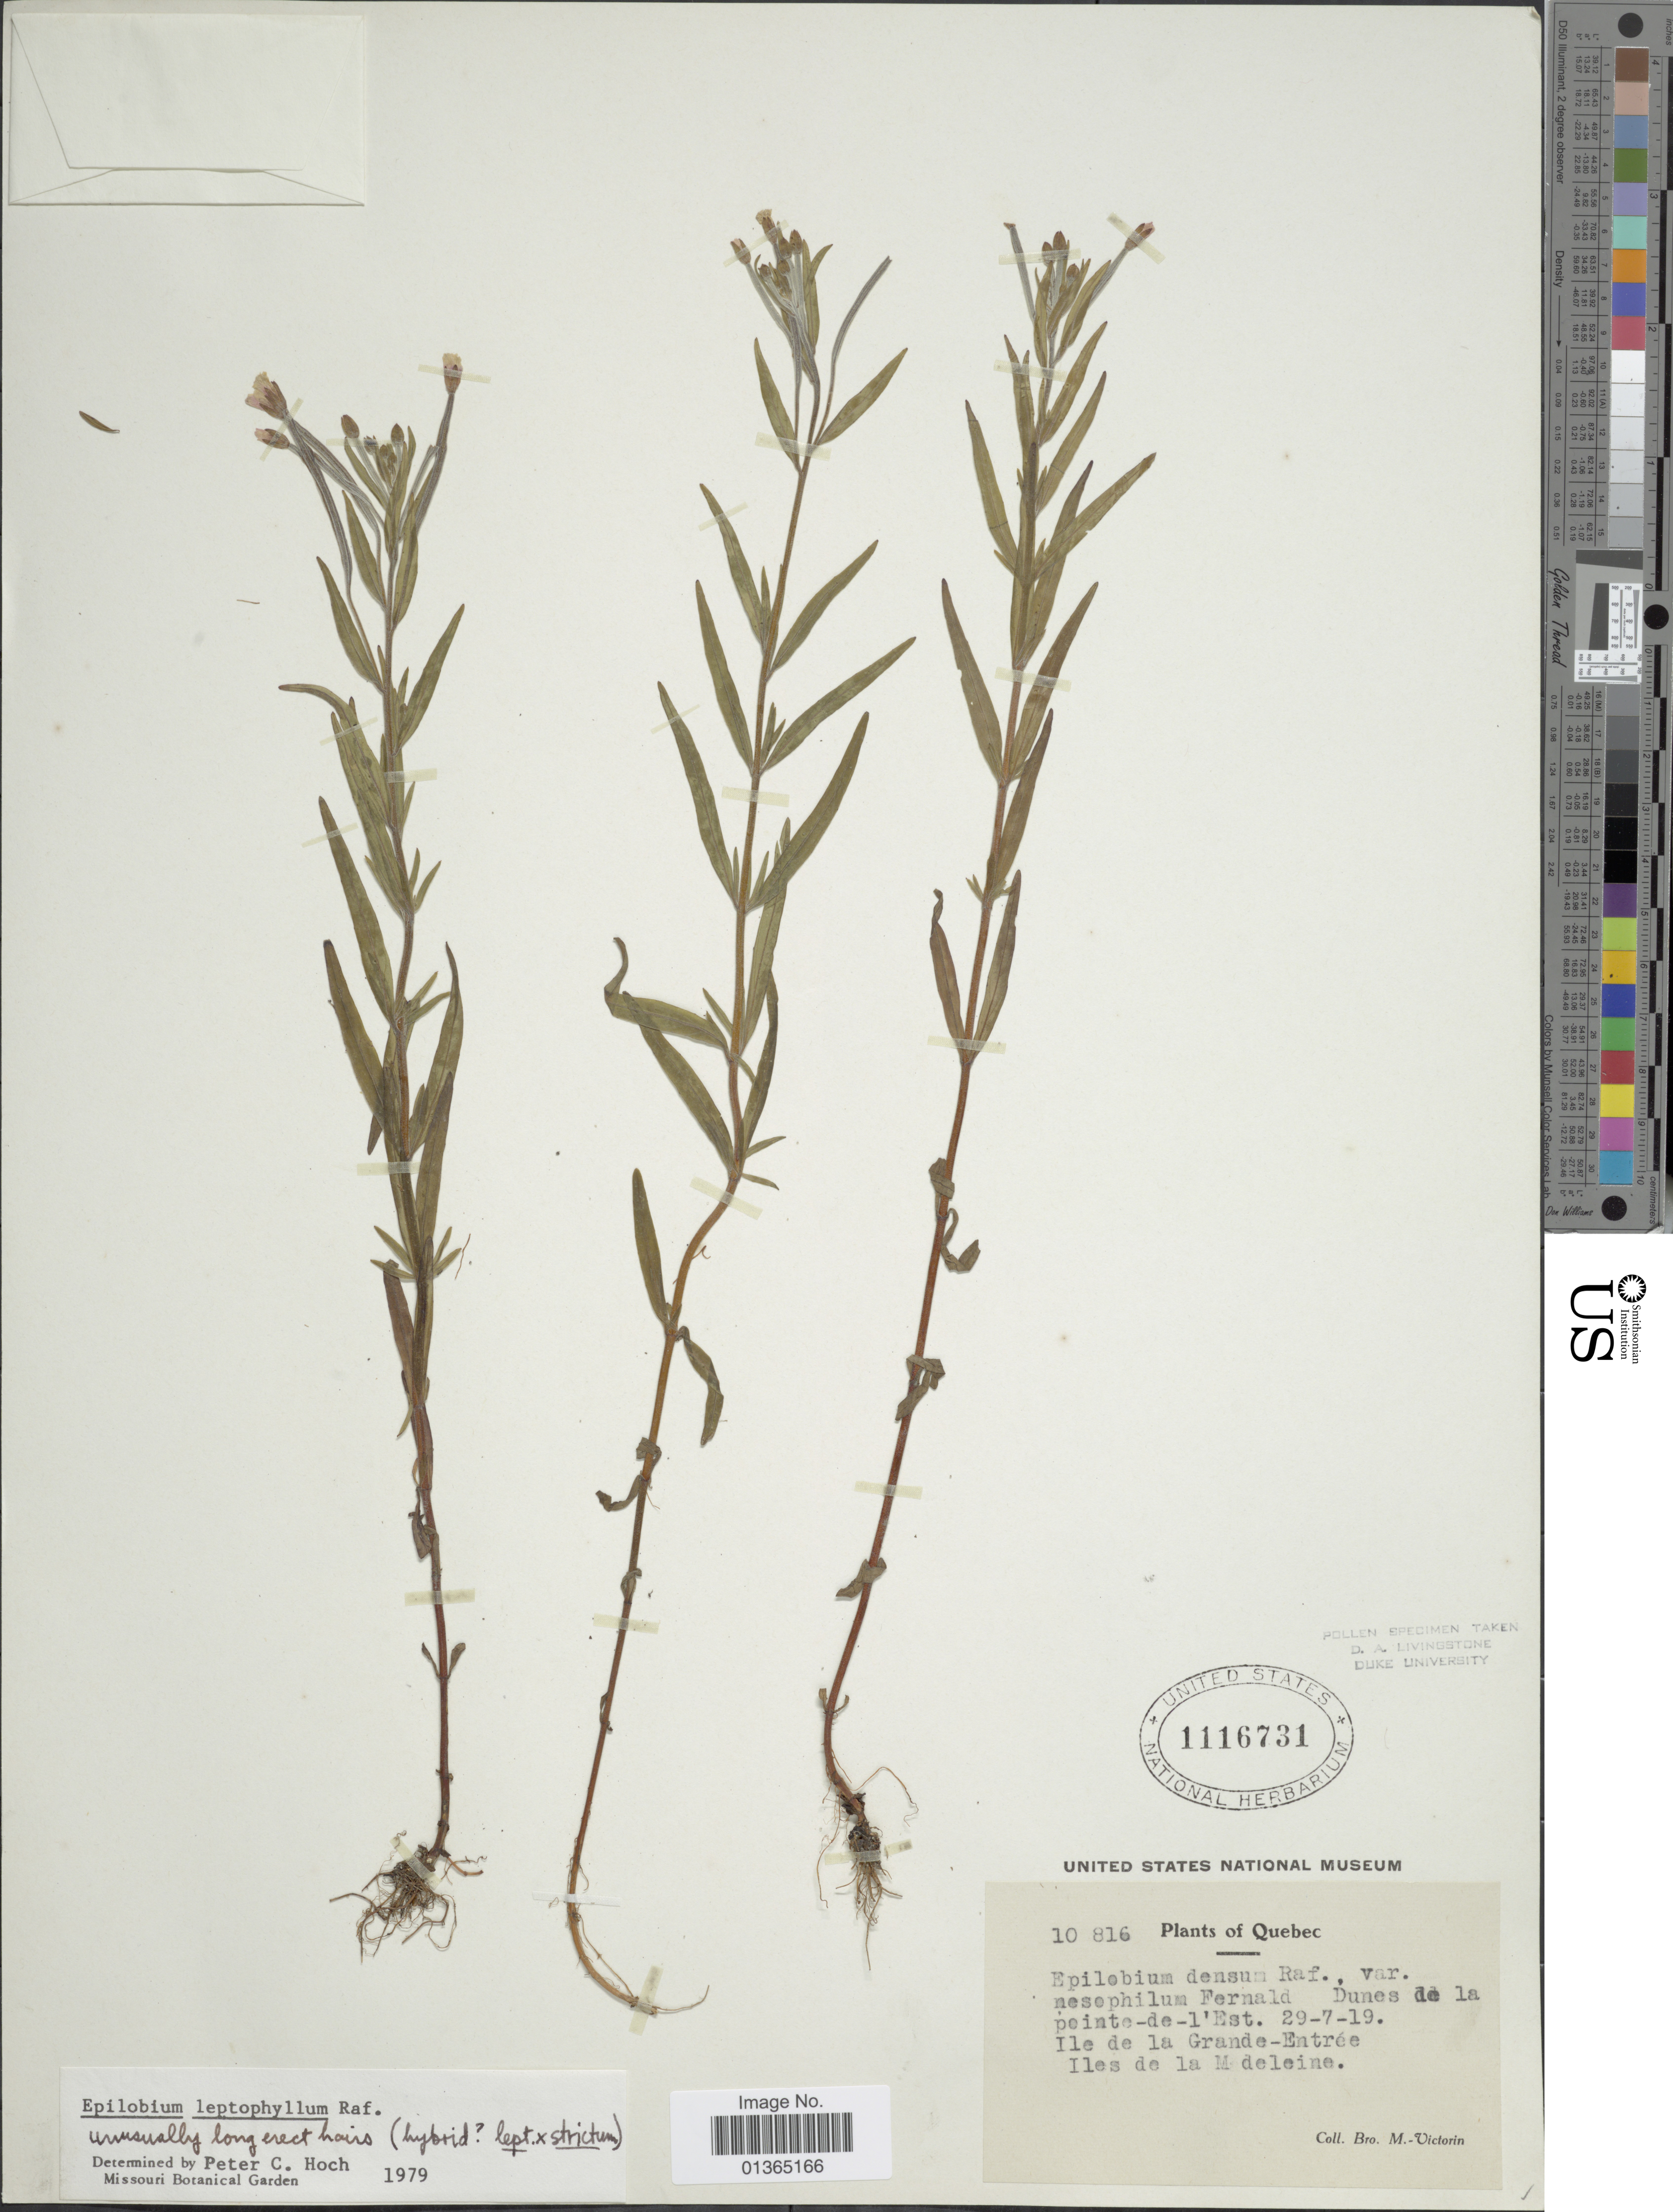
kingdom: Plantae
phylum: Tracheophyta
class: Magnoliopsida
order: Myrtales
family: Onagraceae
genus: Epilobium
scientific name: Epilobium leptophyllum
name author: Raf.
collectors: Fr. Marie-Victorin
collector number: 10816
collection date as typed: Transcribed d/m/y: 29/7/19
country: Canada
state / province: Quebec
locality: Dunes de la pointe-de-l'Est. Ile de la Grande-Entrée. Iles de la M deleine.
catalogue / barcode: US 1116731